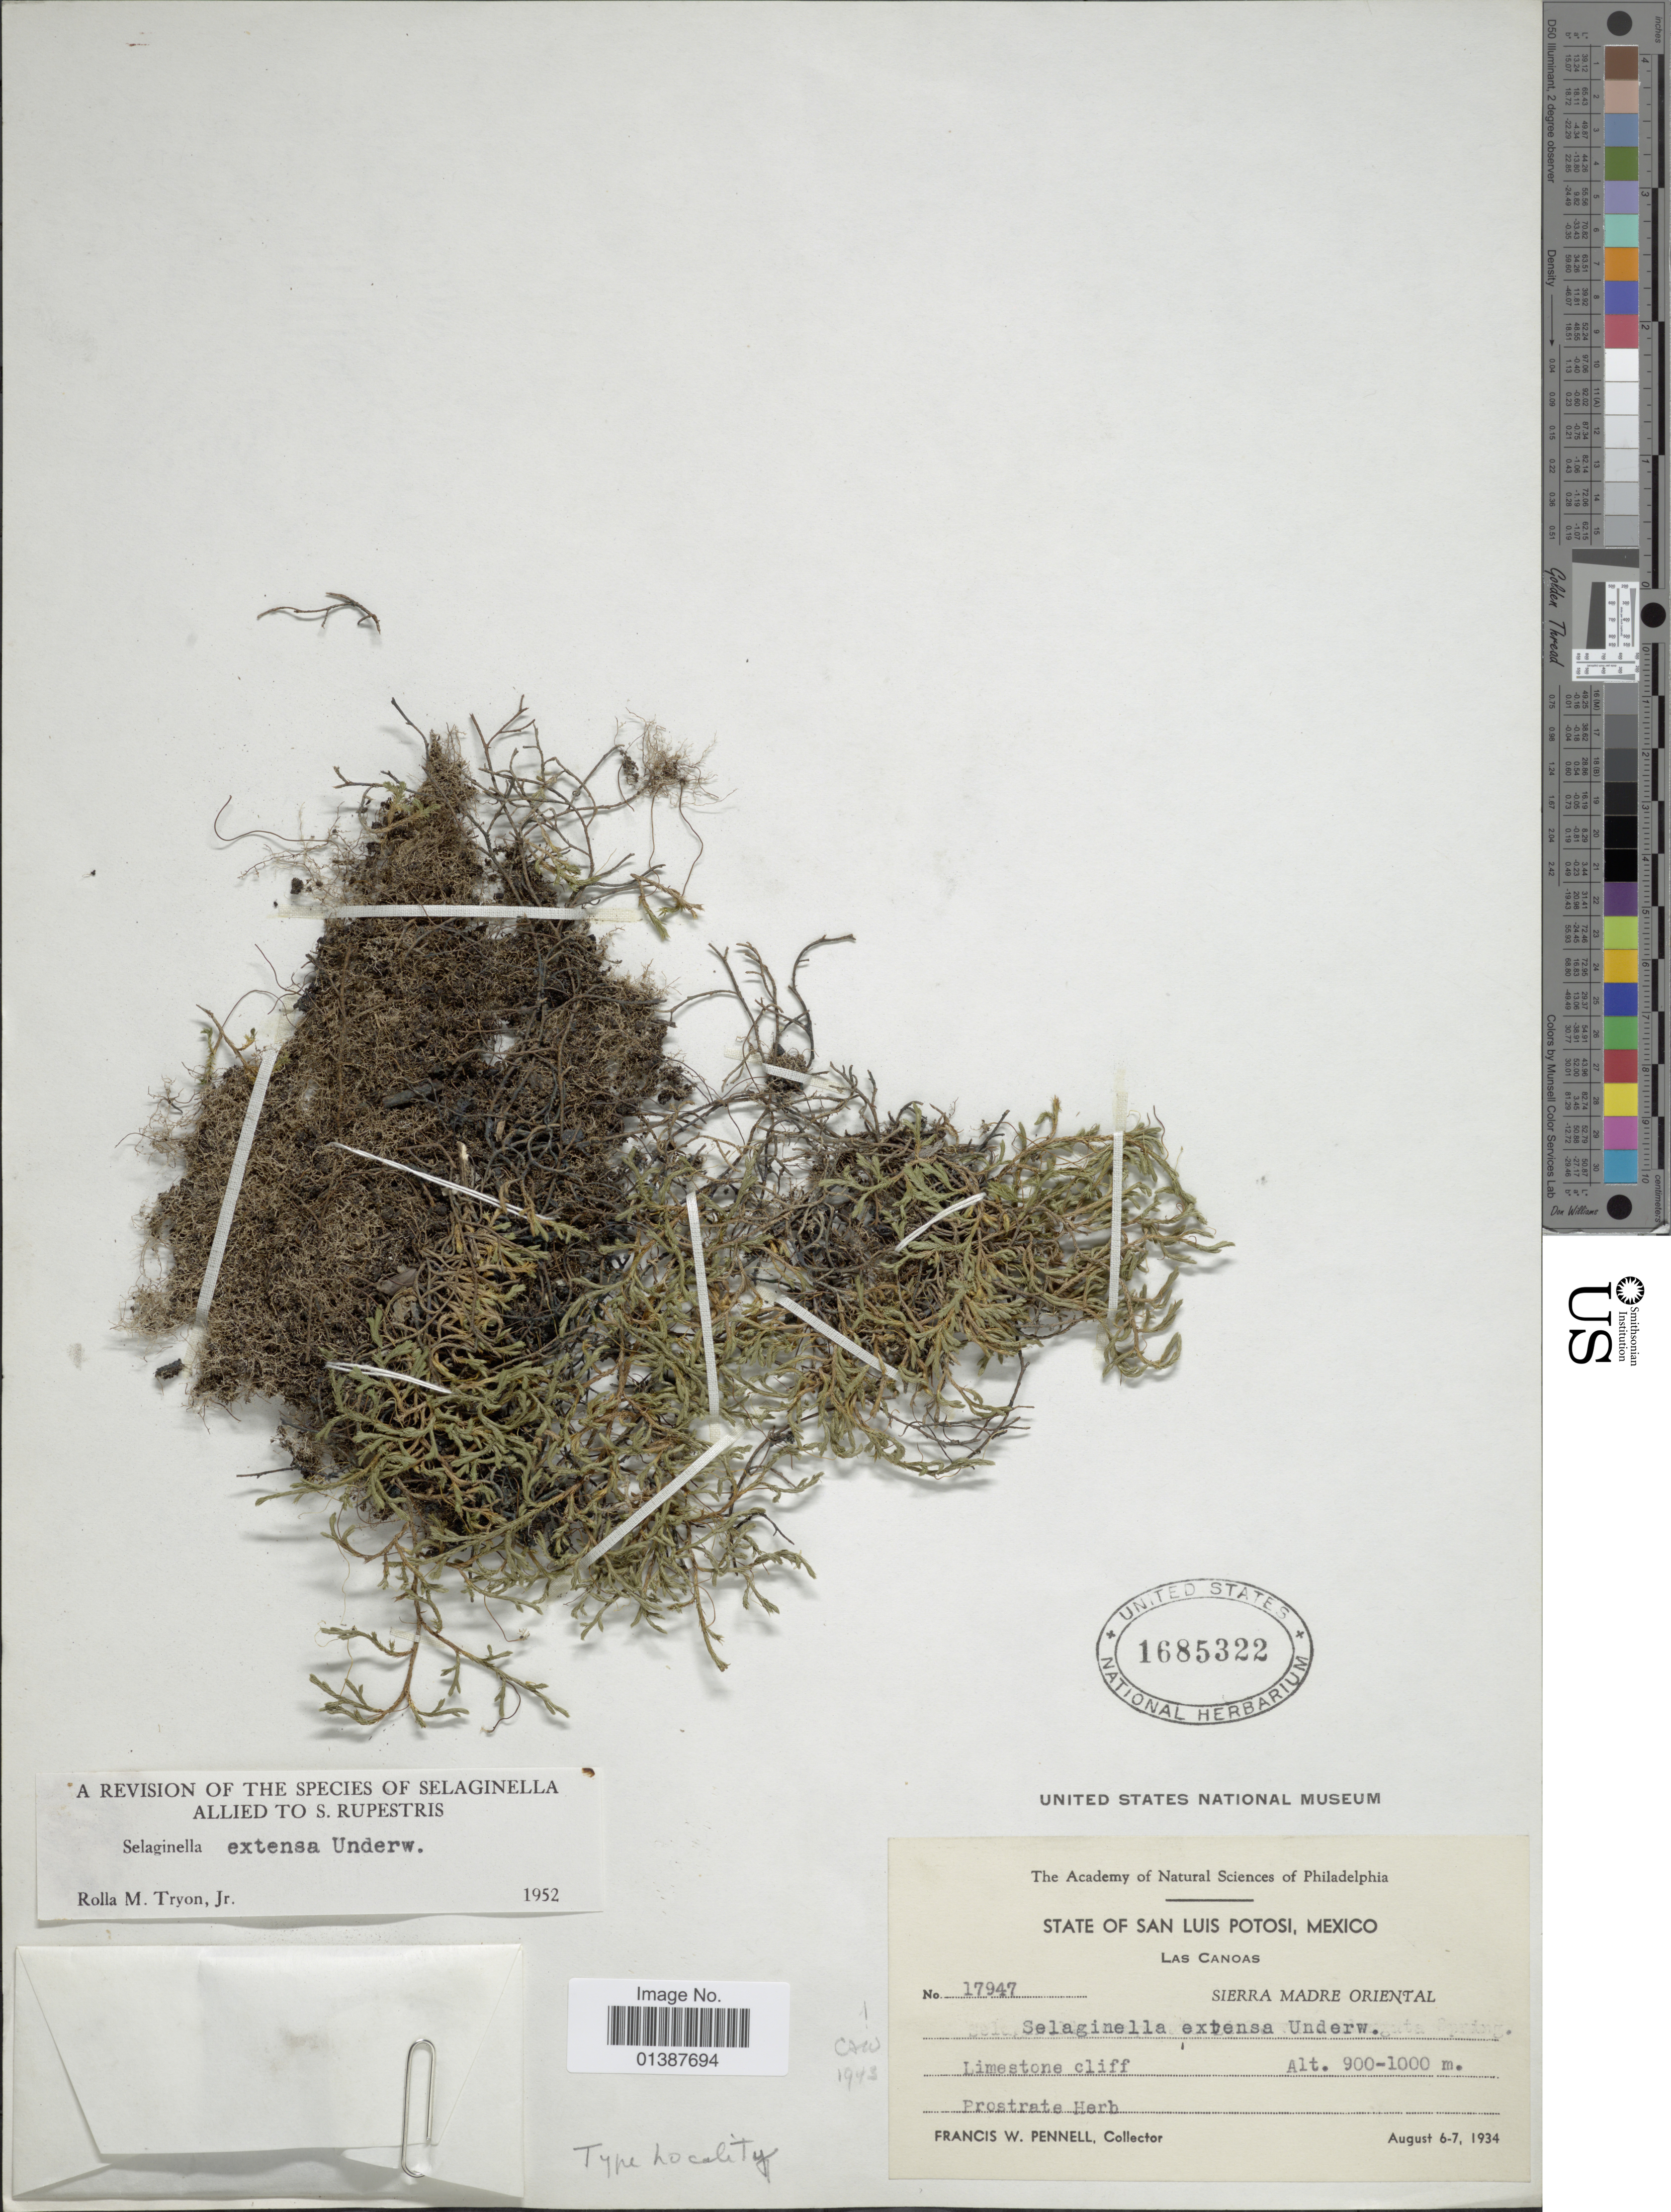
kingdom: Plantae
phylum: Tracheophyta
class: Lycopodiopsida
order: Selaginellales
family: Selaginellaceae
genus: Selaginella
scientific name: Selaginella extensa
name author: Underw.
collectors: F. W. Pennell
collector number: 17947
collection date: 1934-08-06/1934-08-07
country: Mexico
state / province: San Luis Potosí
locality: Las Canoas, Sierra Madre Oriental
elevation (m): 900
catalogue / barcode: US 1685322